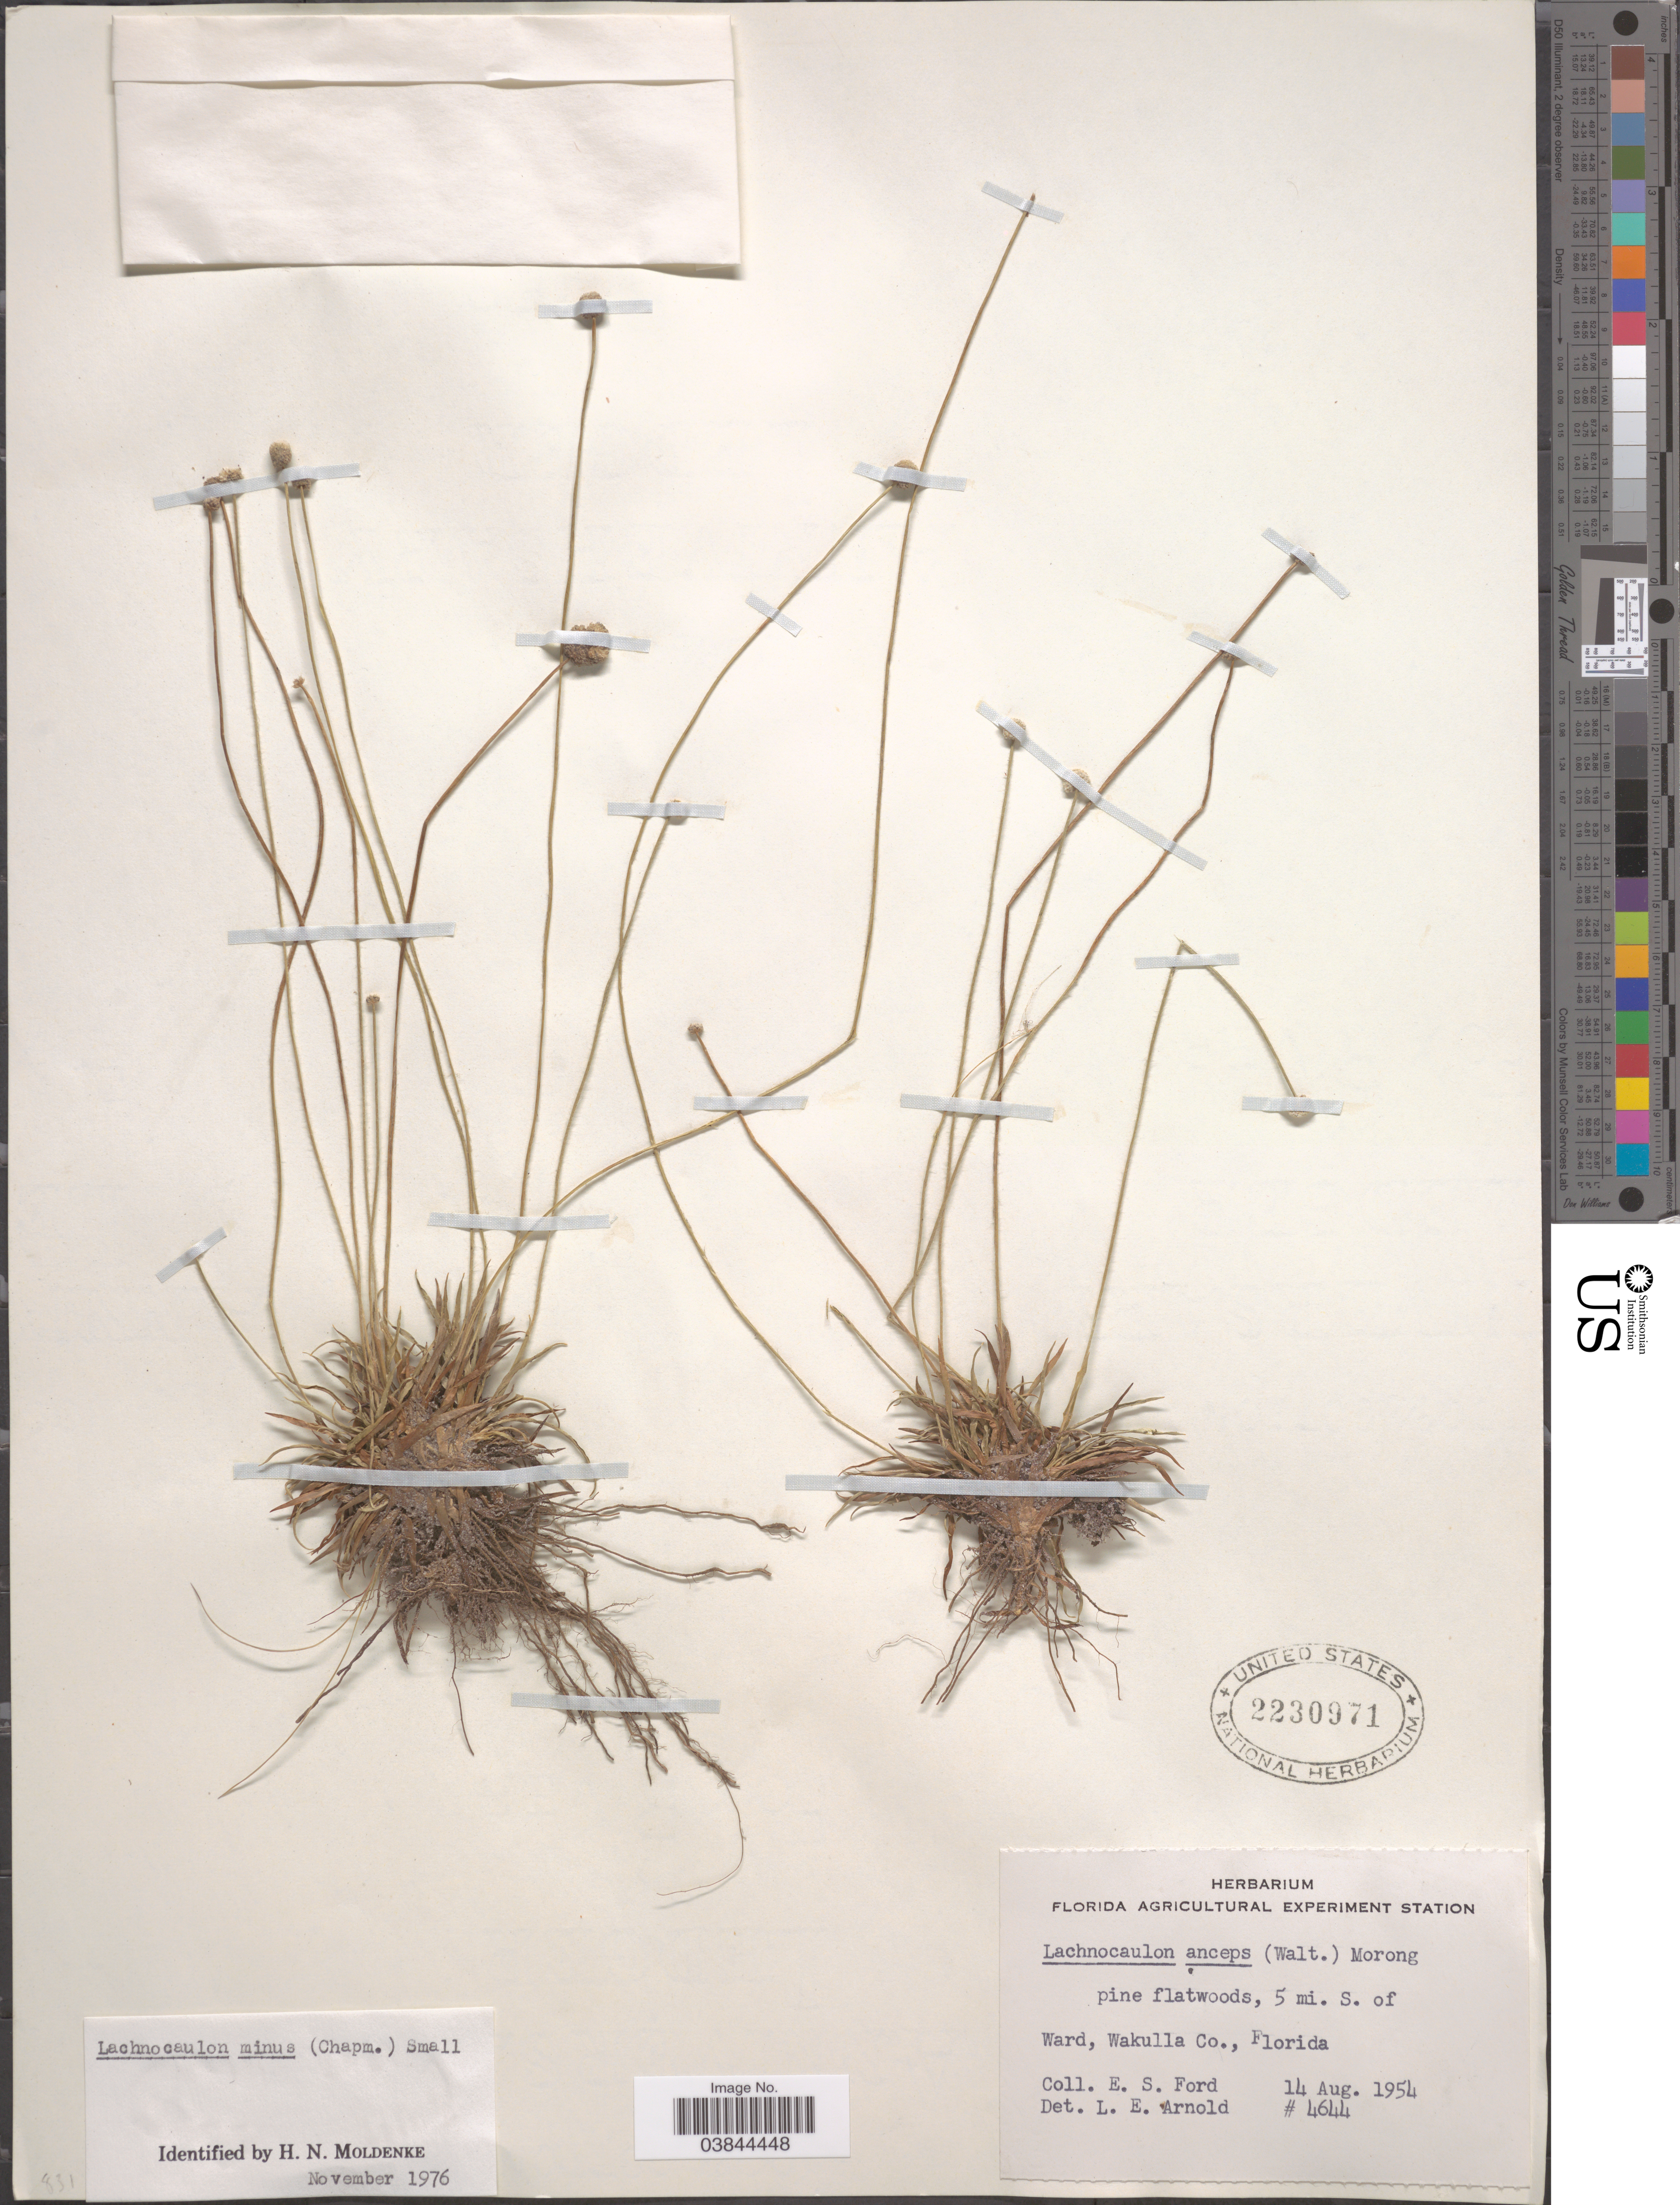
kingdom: Plantae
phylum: Tracheophyta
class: Liliopsida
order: Poales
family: Eriocaulaceae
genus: Lachnocaulon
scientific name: Lachnocaulon minus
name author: (Chapm.) Small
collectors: E. Ford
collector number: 4644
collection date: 1954-08-14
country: United States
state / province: Florida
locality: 5 mi. S. of Ward, Wakulla Co.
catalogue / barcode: US 2230971